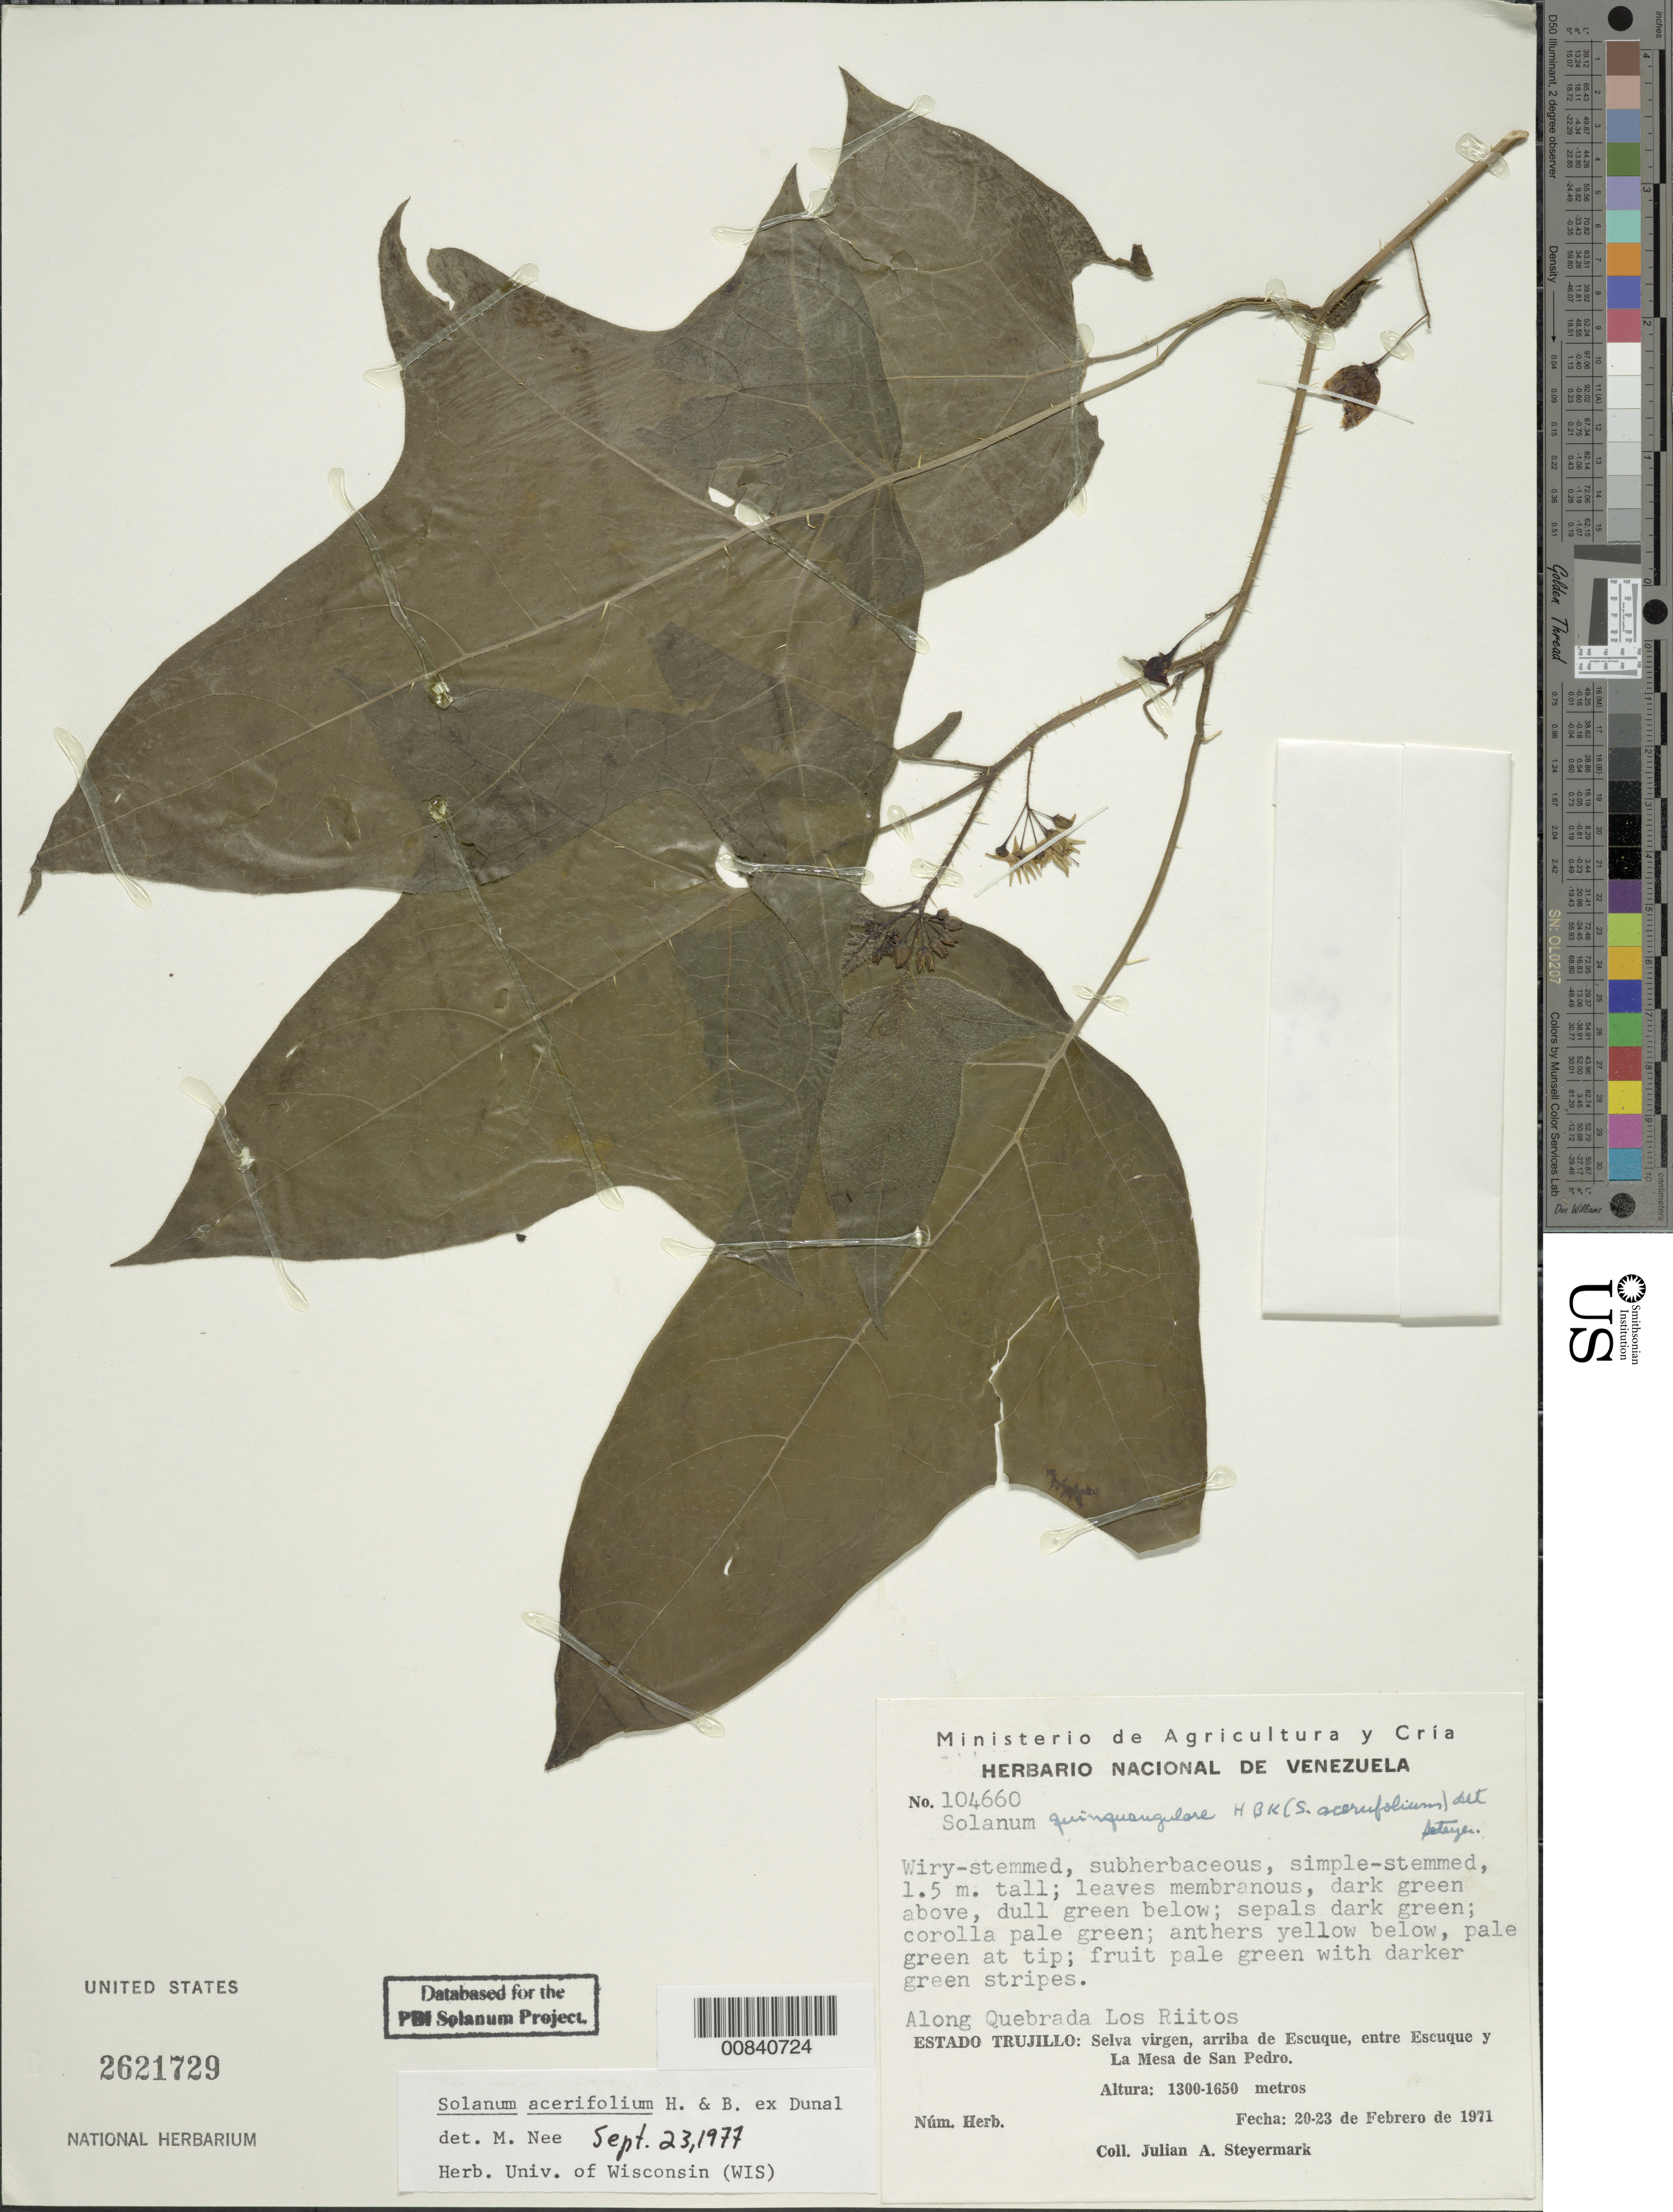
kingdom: Plantae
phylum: Tracheophyta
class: Magnoliopsida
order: Solanales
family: Solanaceae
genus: Solanum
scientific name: Solanum acerifolium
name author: Humb. & Bonpl. ex Dunal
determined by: Nee, Michael H.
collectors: J. Steyermark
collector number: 104660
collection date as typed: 20 Mar 1971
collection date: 1971-03-20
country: Venezuela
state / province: Trujillo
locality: Along Quebrada Los Riitos. Selva virgen, arriba de Escuque, entre Escuque y La Mesa de San Pedro.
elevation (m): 1300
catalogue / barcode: US 2621729